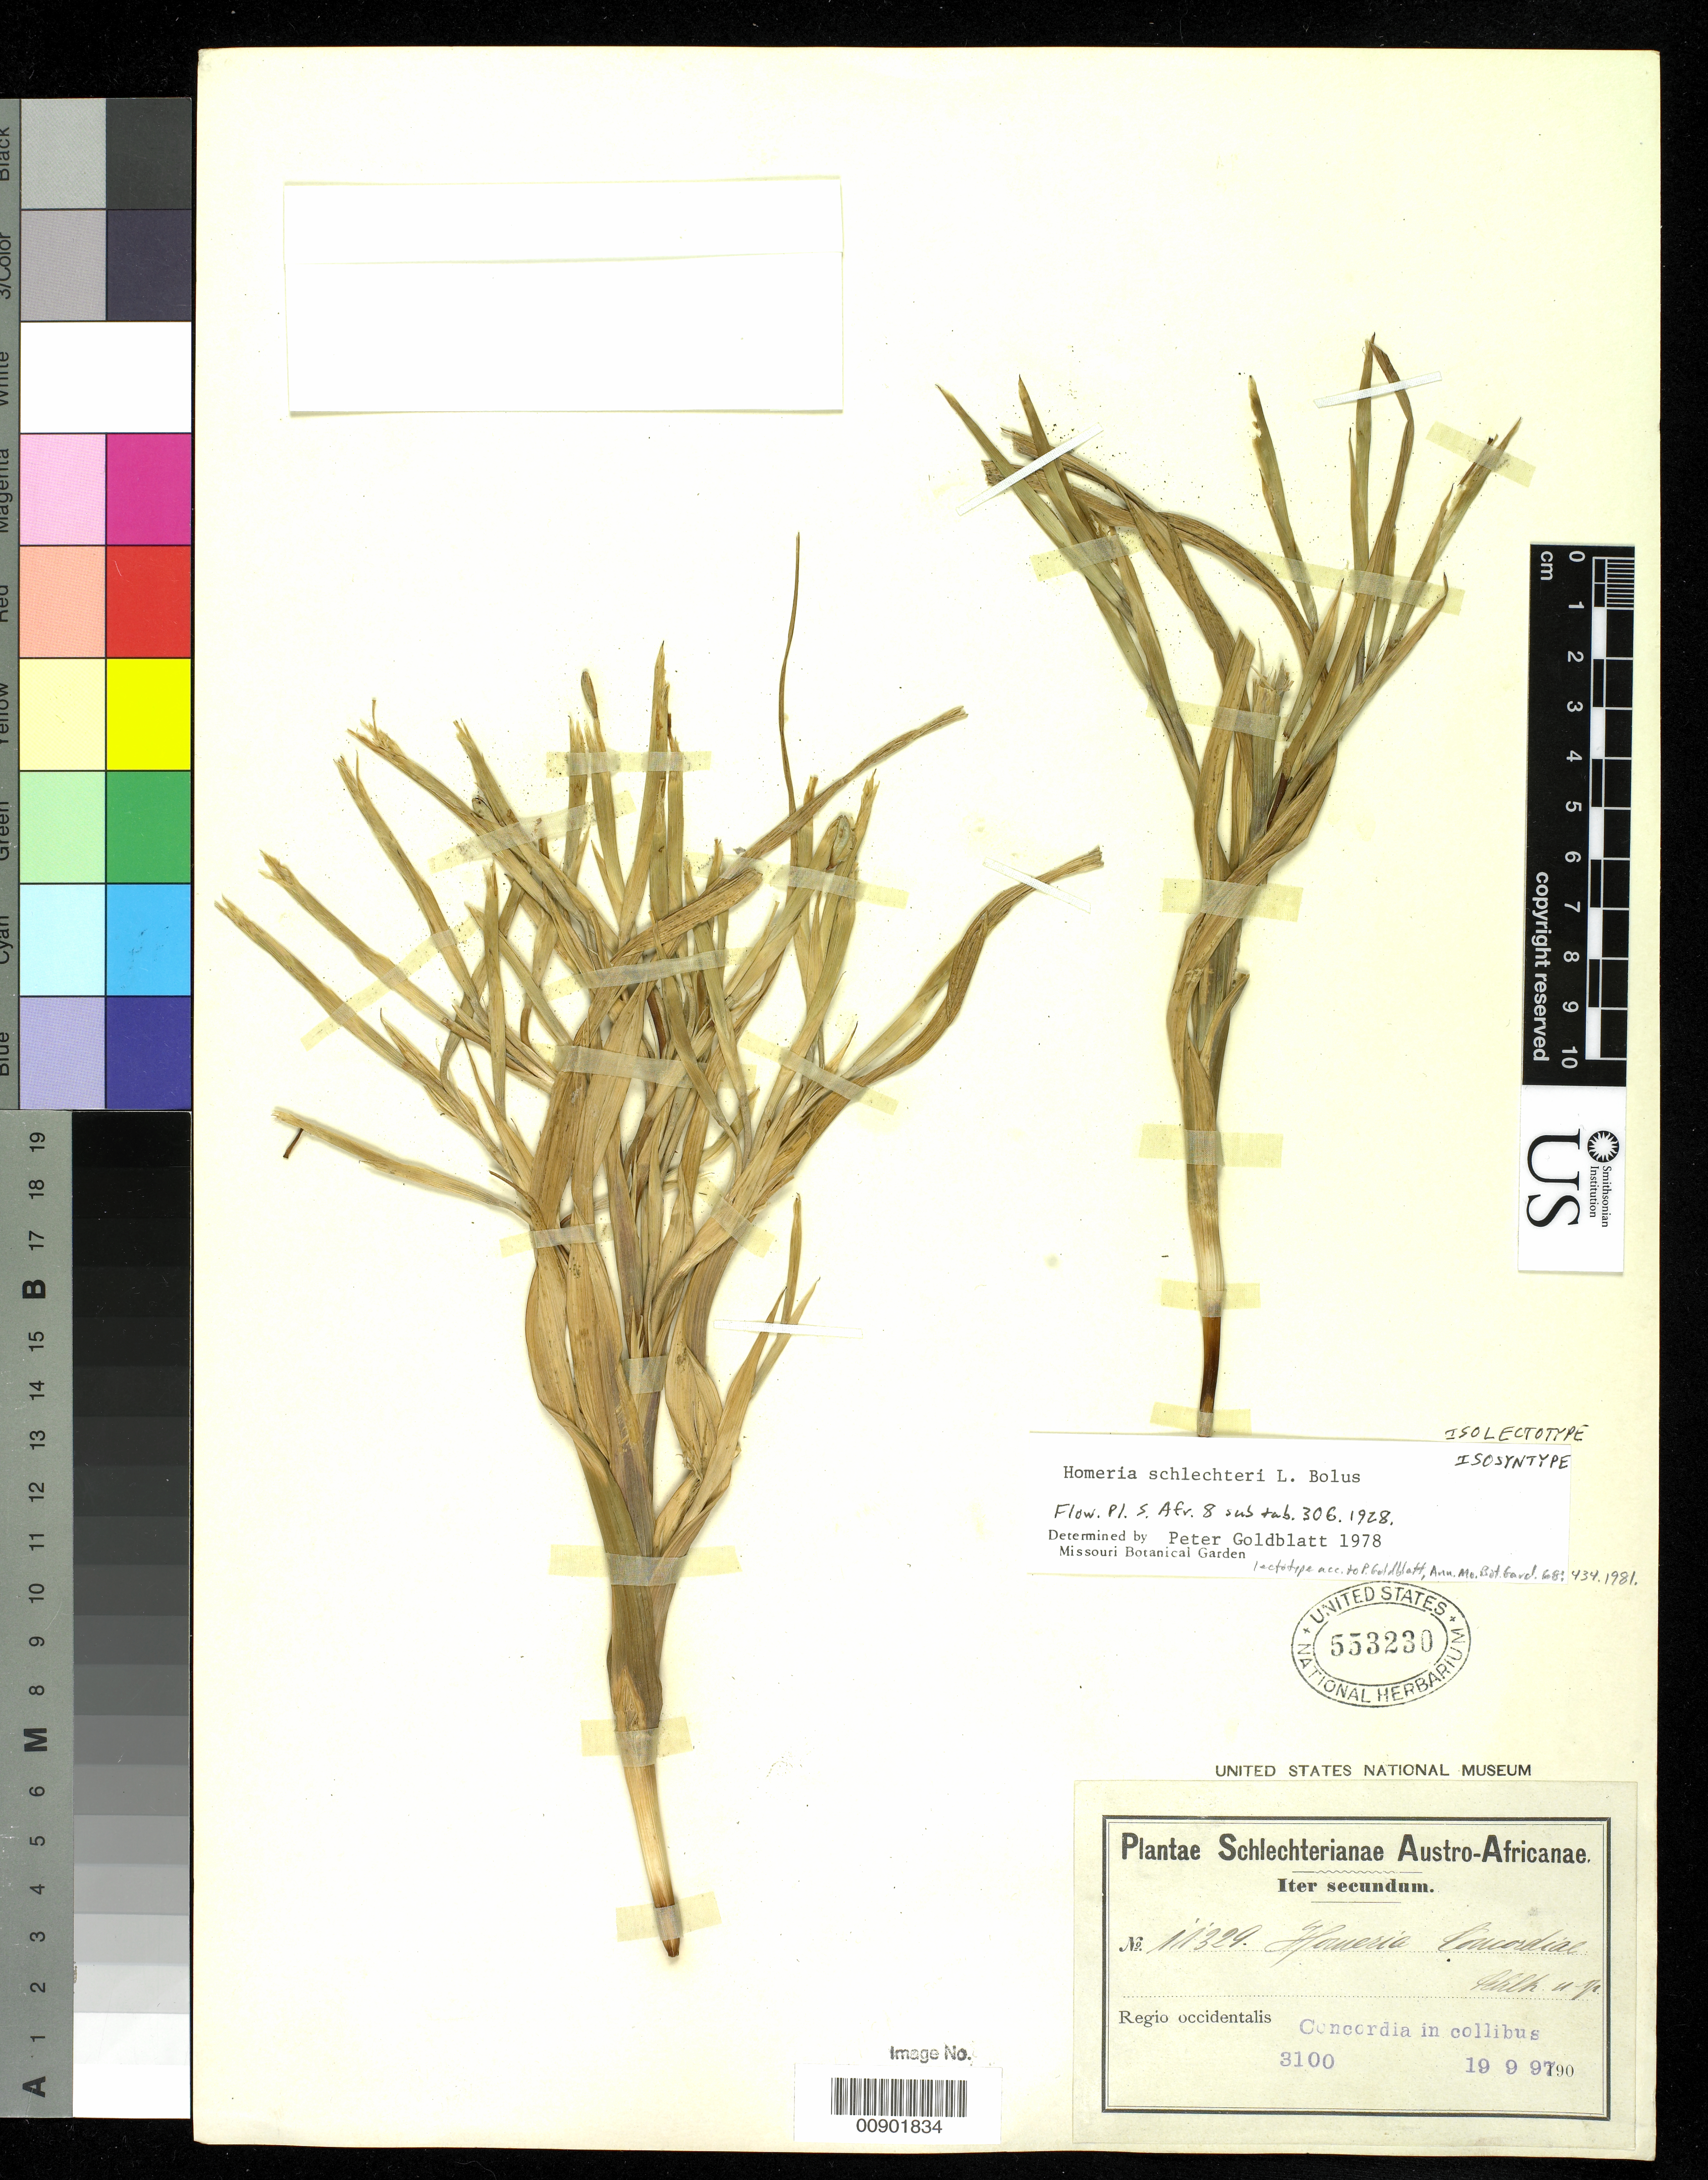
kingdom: Plantae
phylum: Tracheophyta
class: Liliopsida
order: Asparagales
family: Iridaceae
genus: Homeria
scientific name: Homeria schlechteri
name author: L. Bolus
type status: Isolectotype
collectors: F. R. R. Schlechter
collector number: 11329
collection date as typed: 19 Sep 1897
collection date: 1897-09-19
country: South Africa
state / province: Northern Cape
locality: Regio occidentalis, Concordia in collibus.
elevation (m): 945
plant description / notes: Current name as cited by Goldblatt in Novon, 8: 375 (1998).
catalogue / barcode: US 553230